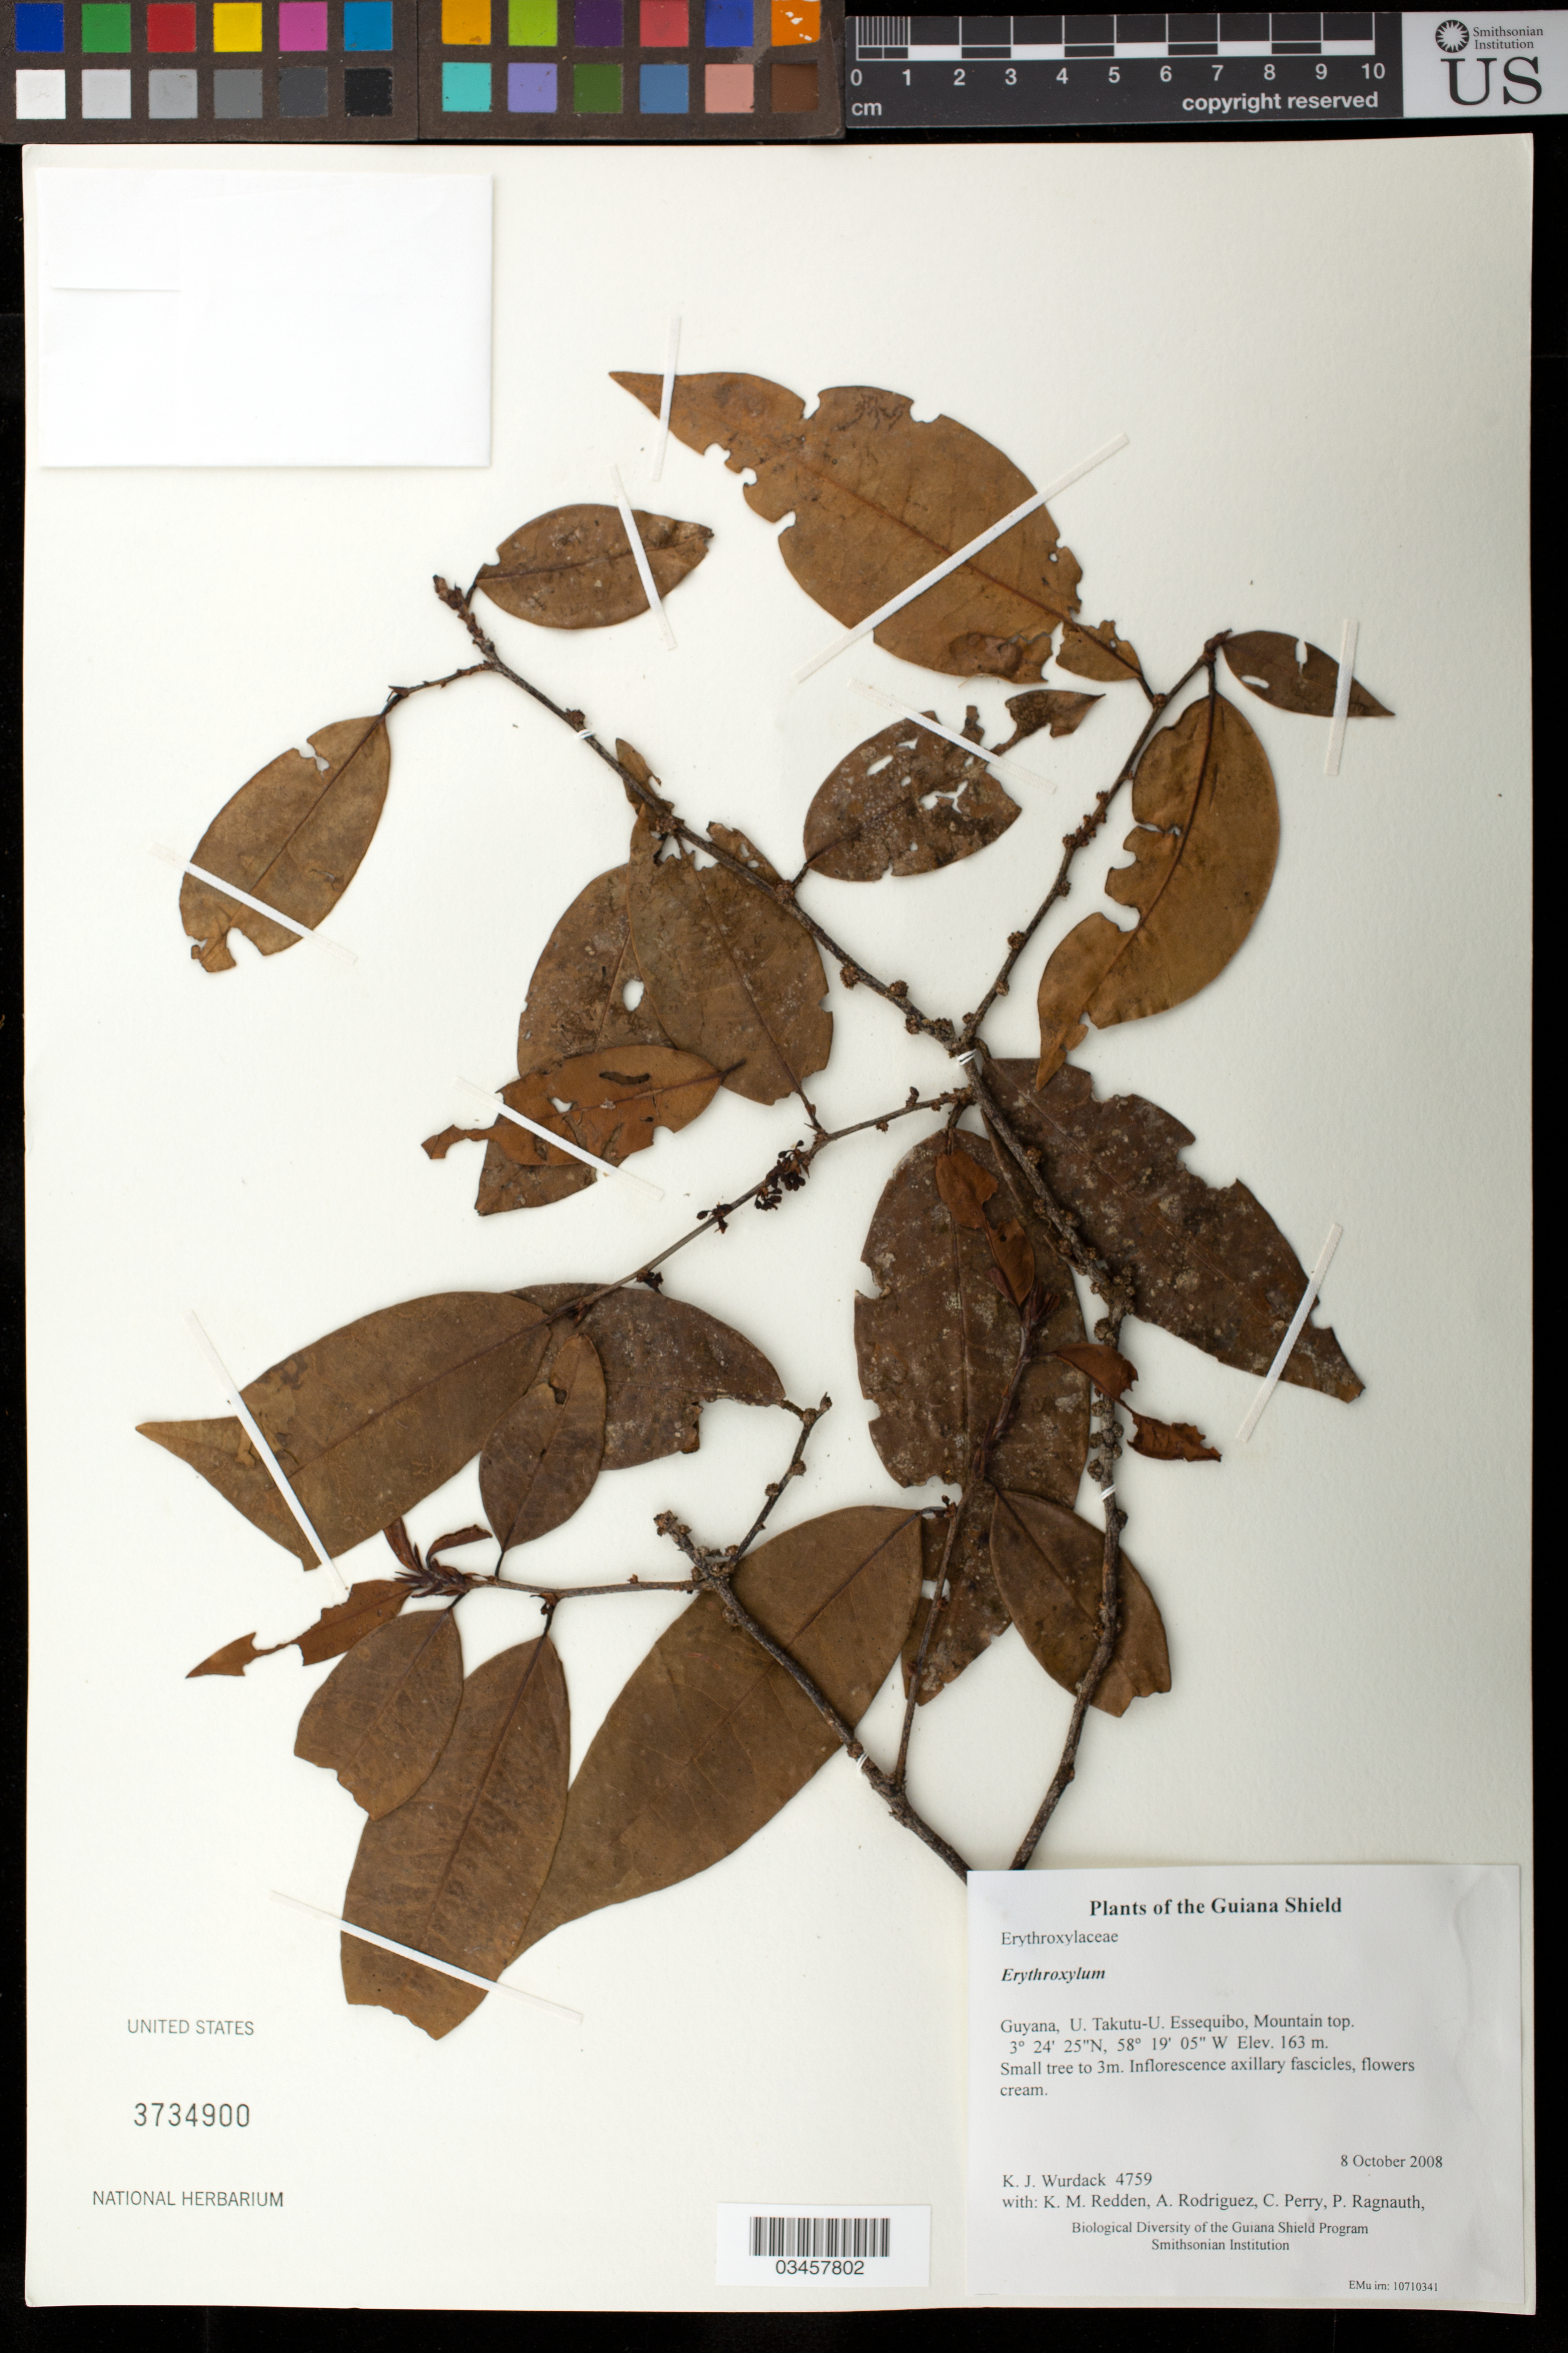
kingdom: Plantae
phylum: Tracheophyta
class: Magnoliopsida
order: Malpighiales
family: Erythroxylaceae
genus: Erythroxylum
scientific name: Erythroxylum sp.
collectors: K. Wurdack, K. M. Redden, A. Rodriguez, C. Perry, P. Ragnauth, N. John & E. Joseph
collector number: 4759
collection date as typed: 8 October 2008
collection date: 2008-10-08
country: Guyana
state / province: U. Takutu-U. Essequibo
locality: Mountain top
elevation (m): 163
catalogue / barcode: US 3734900